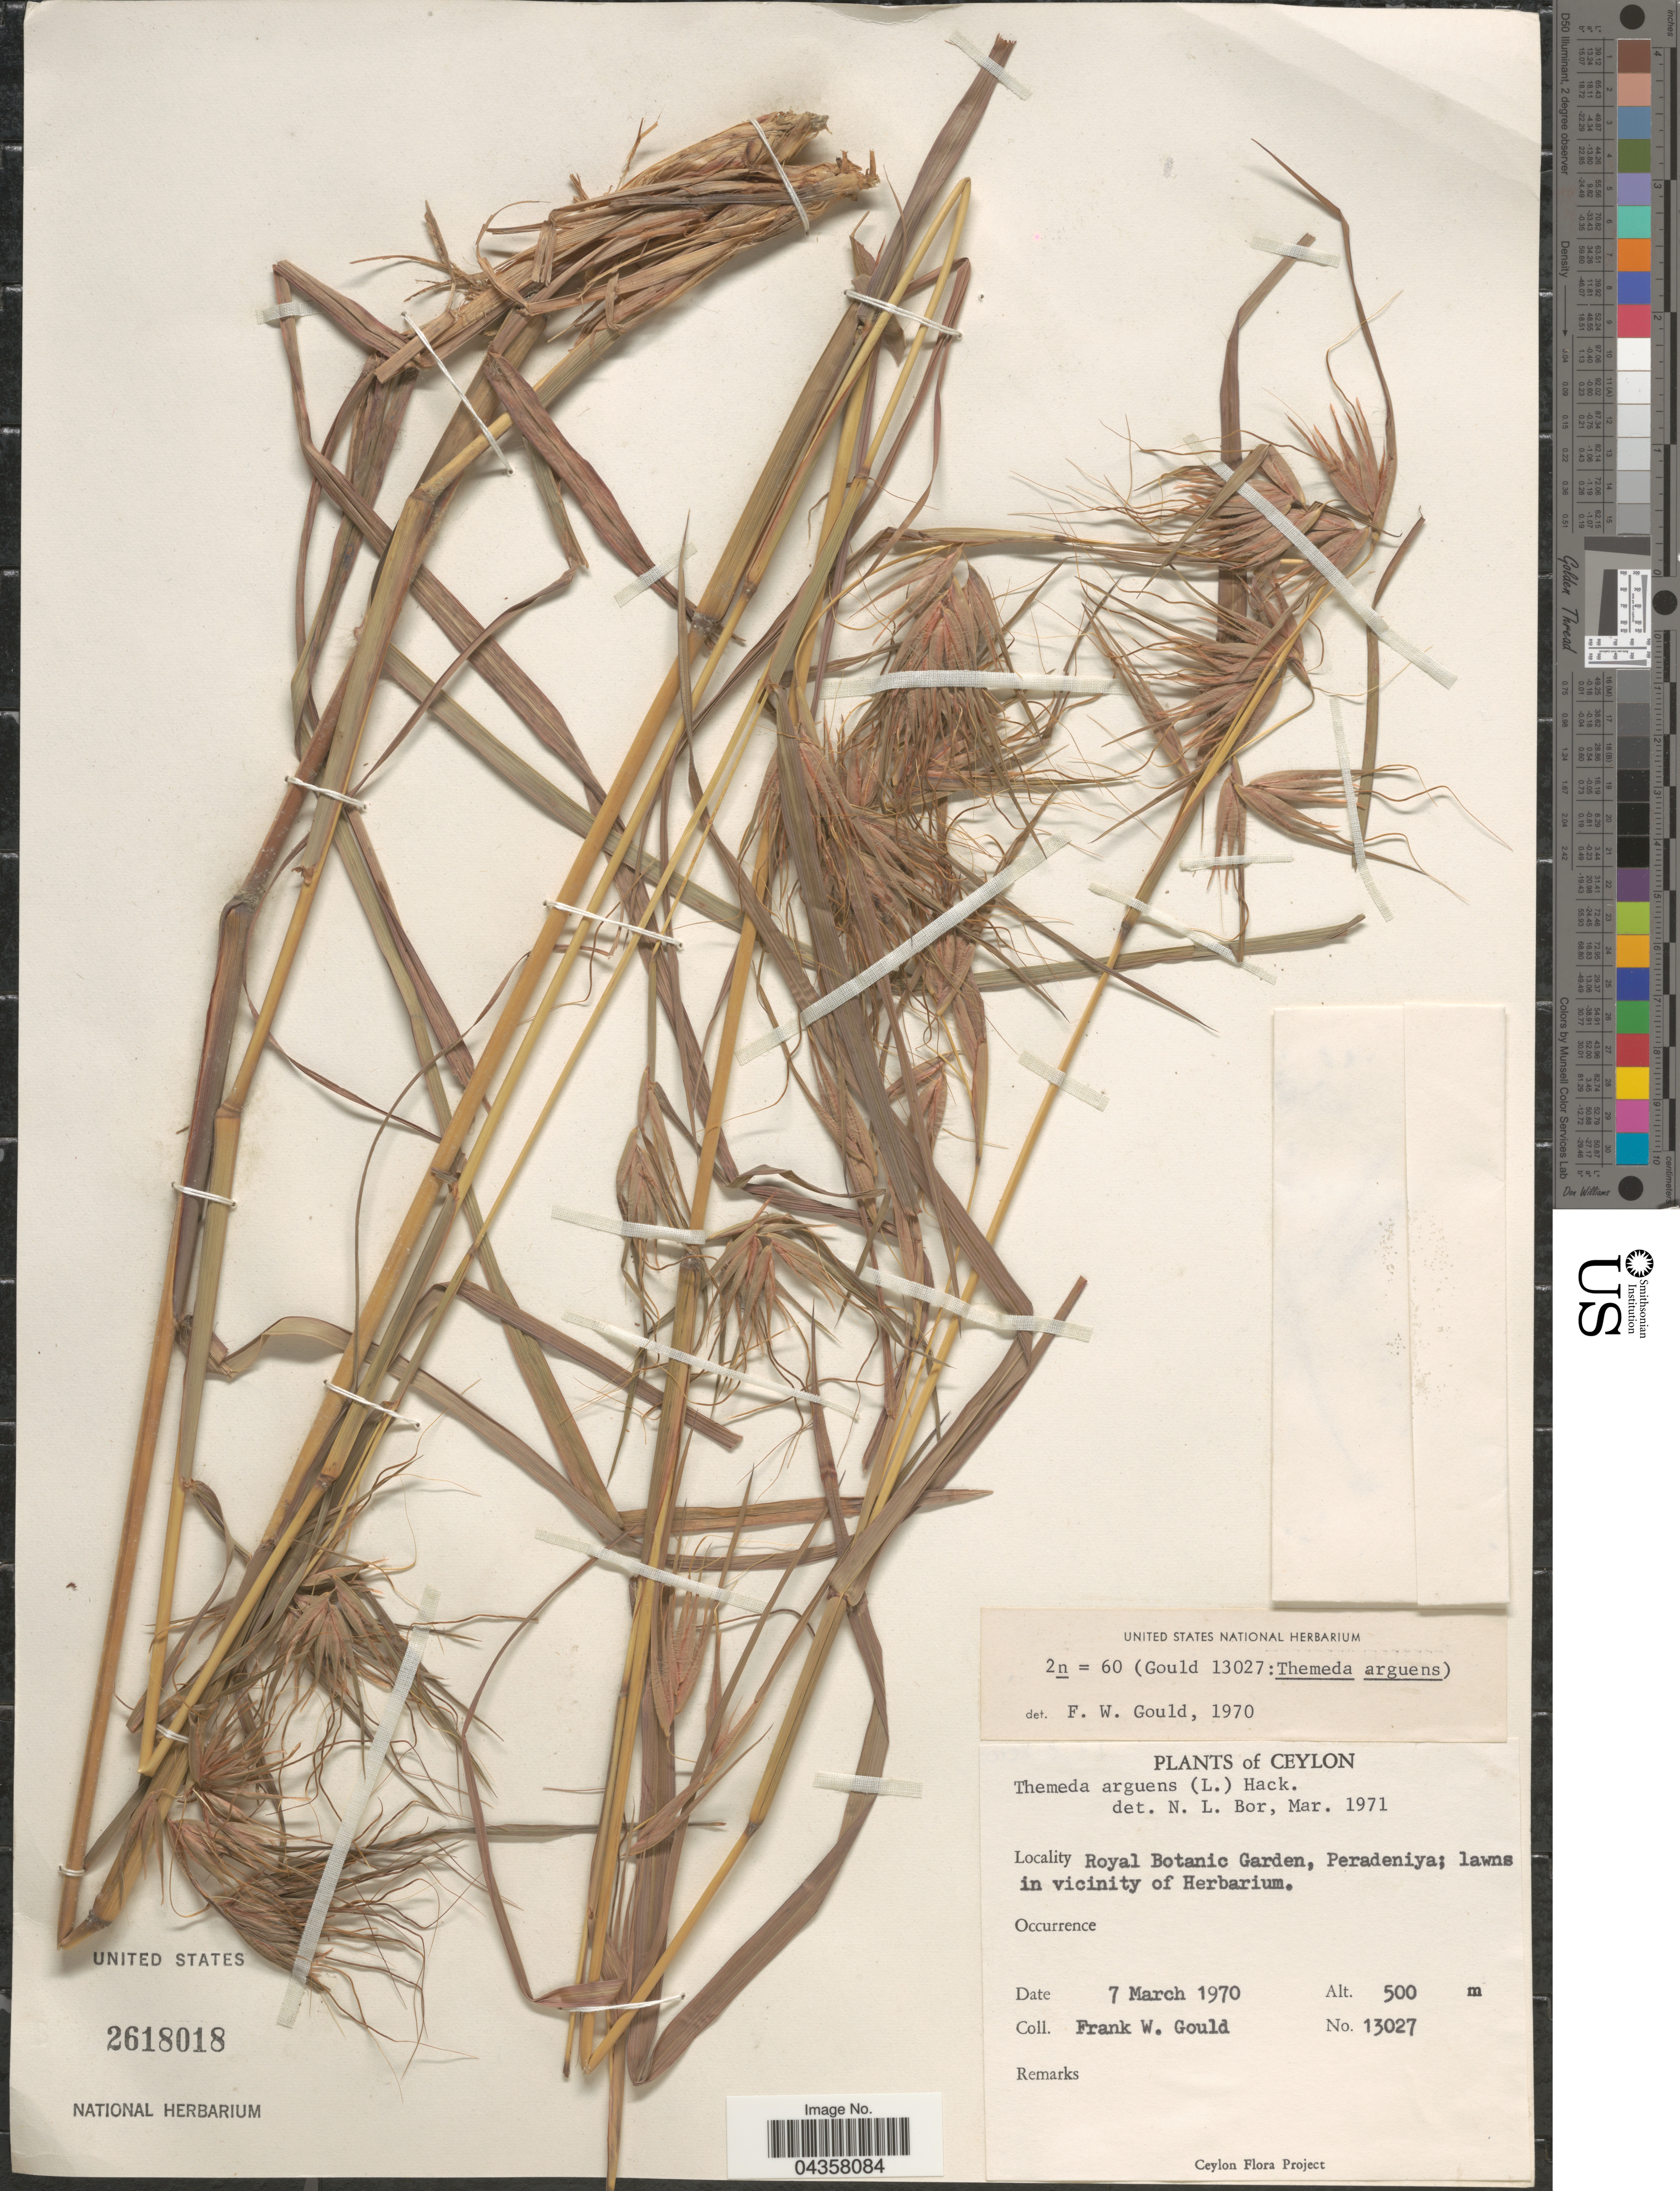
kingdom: Plantae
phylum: Tracheophyta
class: Liliopsida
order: Poales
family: Poaceae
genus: Themeda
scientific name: Themeda arguens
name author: (L.) Hack.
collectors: F. W. Gould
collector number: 13027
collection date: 1970-03-07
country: Sri Lanka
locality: Ceylon. Royal Botanic Garden, Peradeniya; lawns in vicinity of Herbarium.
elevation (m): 500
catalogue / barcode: US 2618018